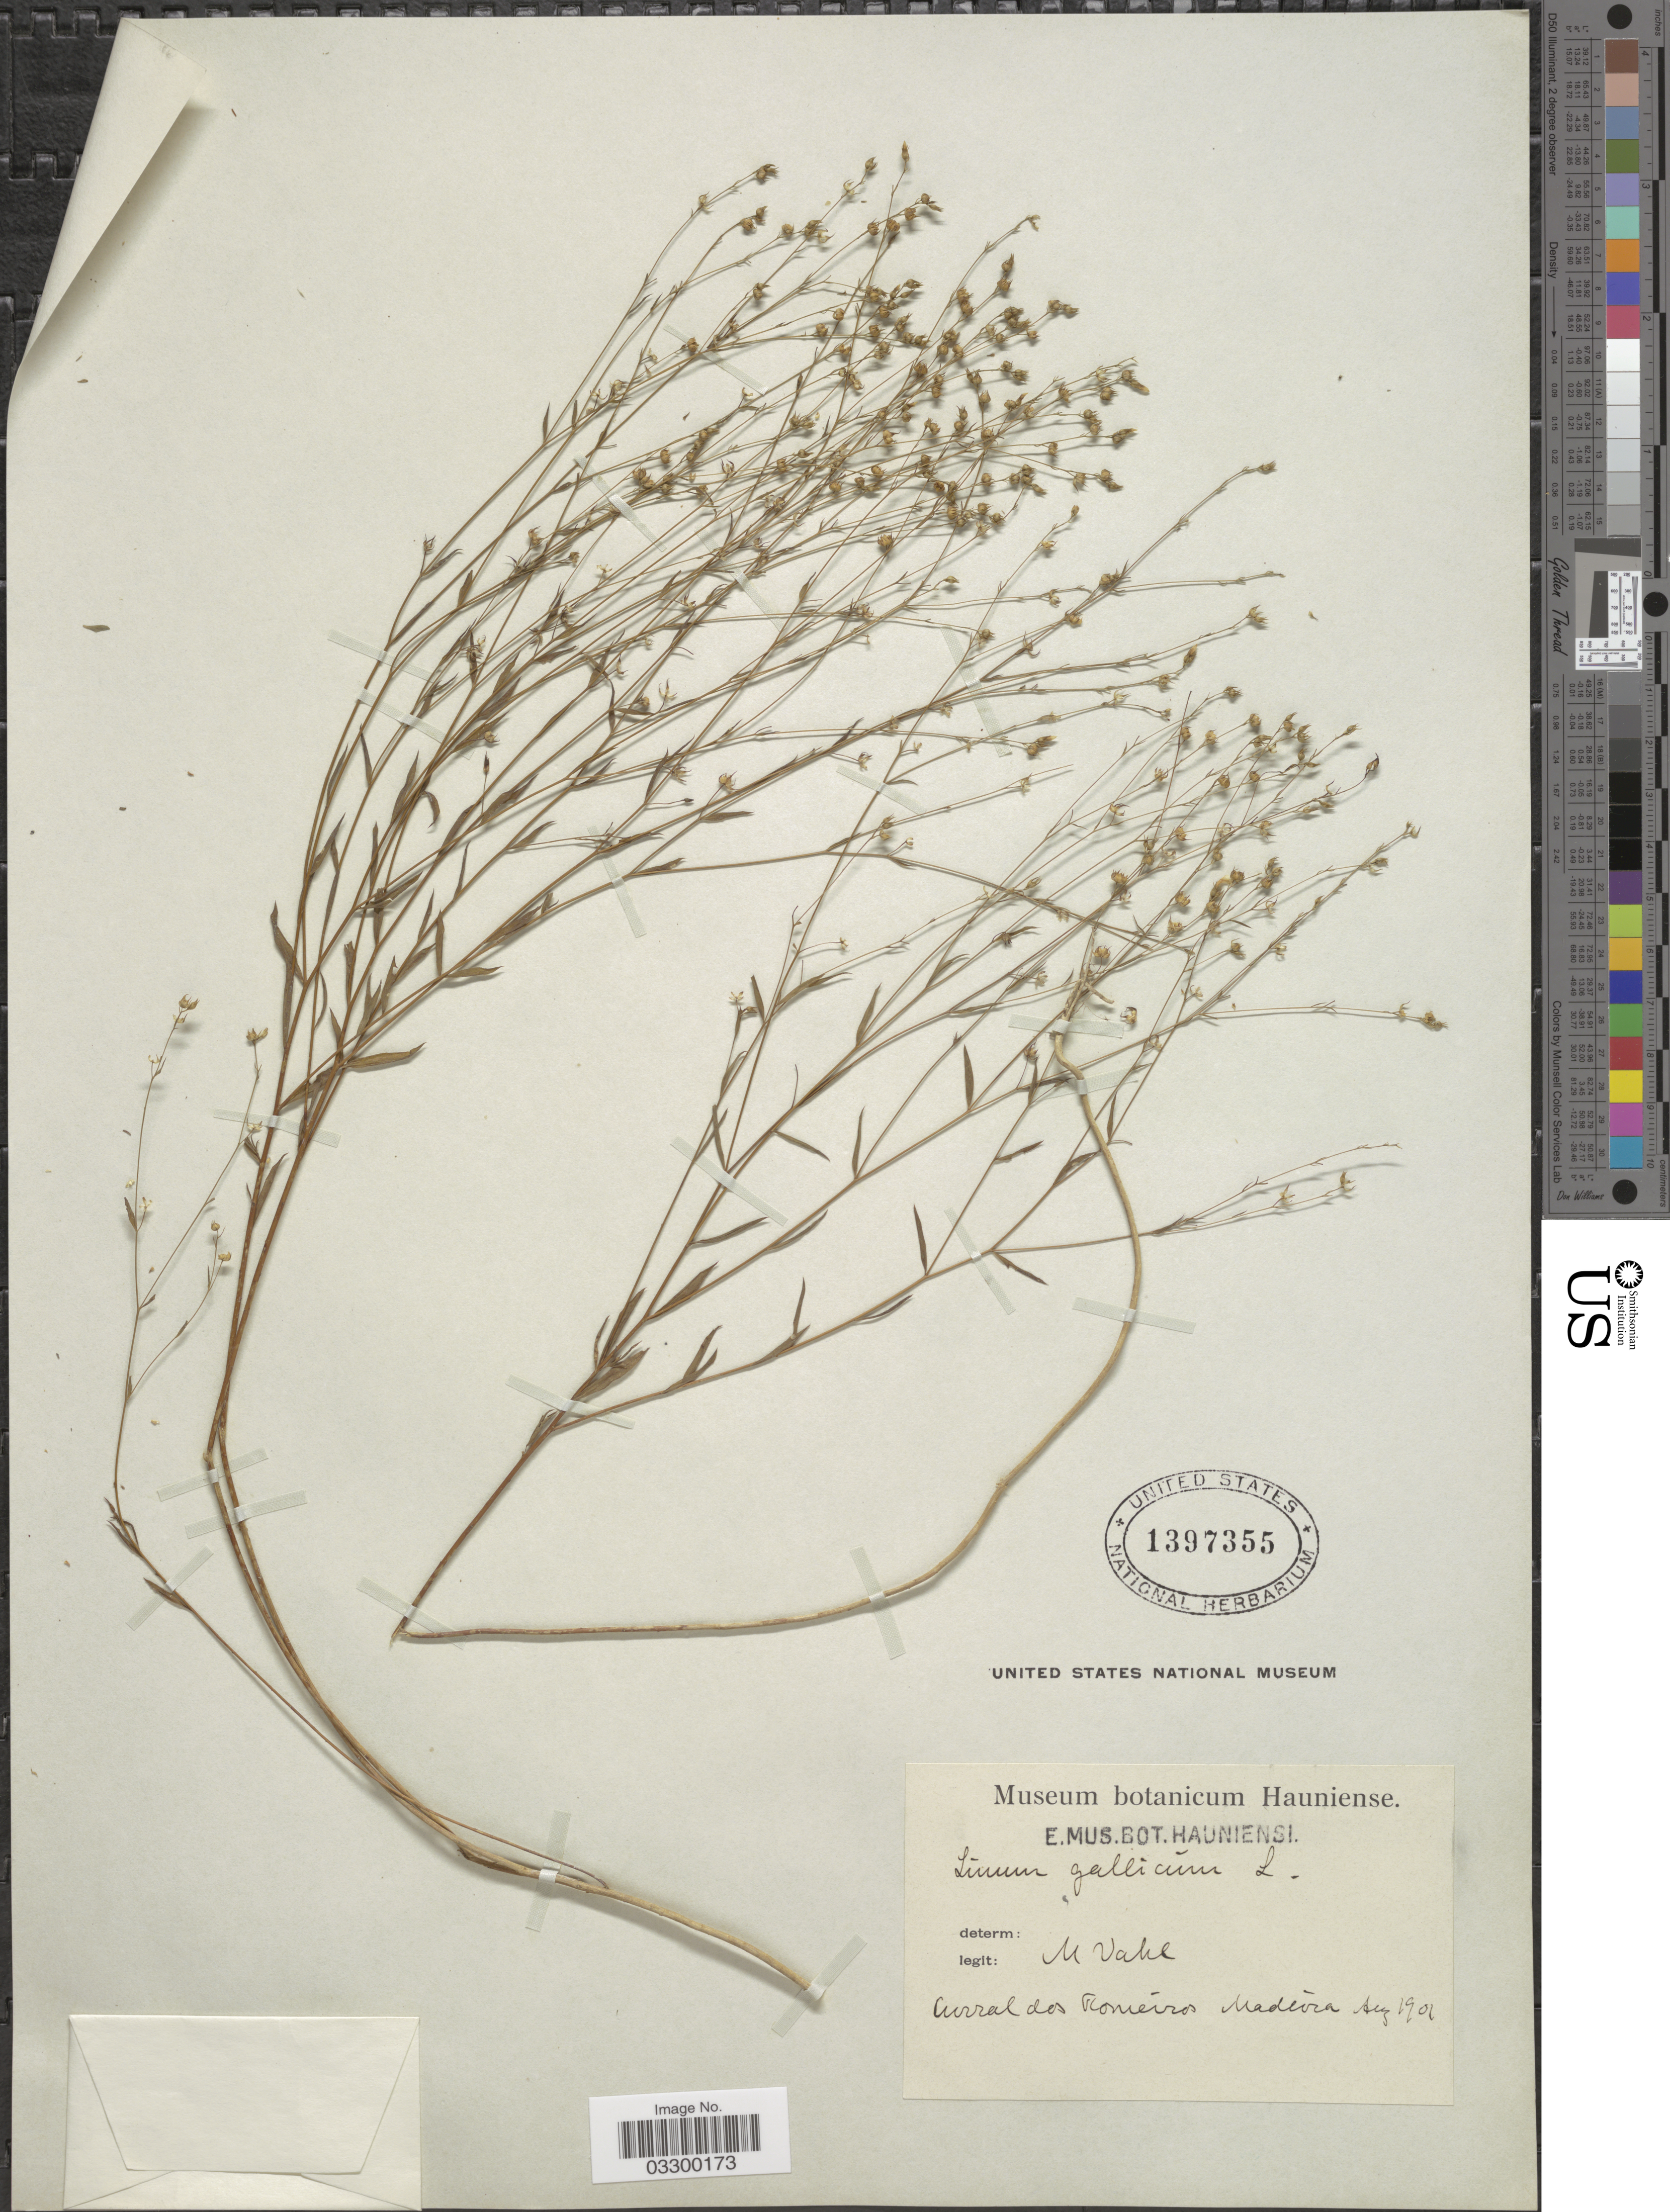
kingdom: Plantae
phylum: Tracheophyta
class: Magnoliopsida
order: Malpighiales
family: Linaceae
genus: Linum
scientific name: Linum gallicum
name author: L.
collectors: M. Vahl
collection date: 1901-08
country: Portugal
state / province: Madeira (Aut. Reg.)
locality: Curral des Romeiros, Madeira.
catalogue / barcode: US 1397355